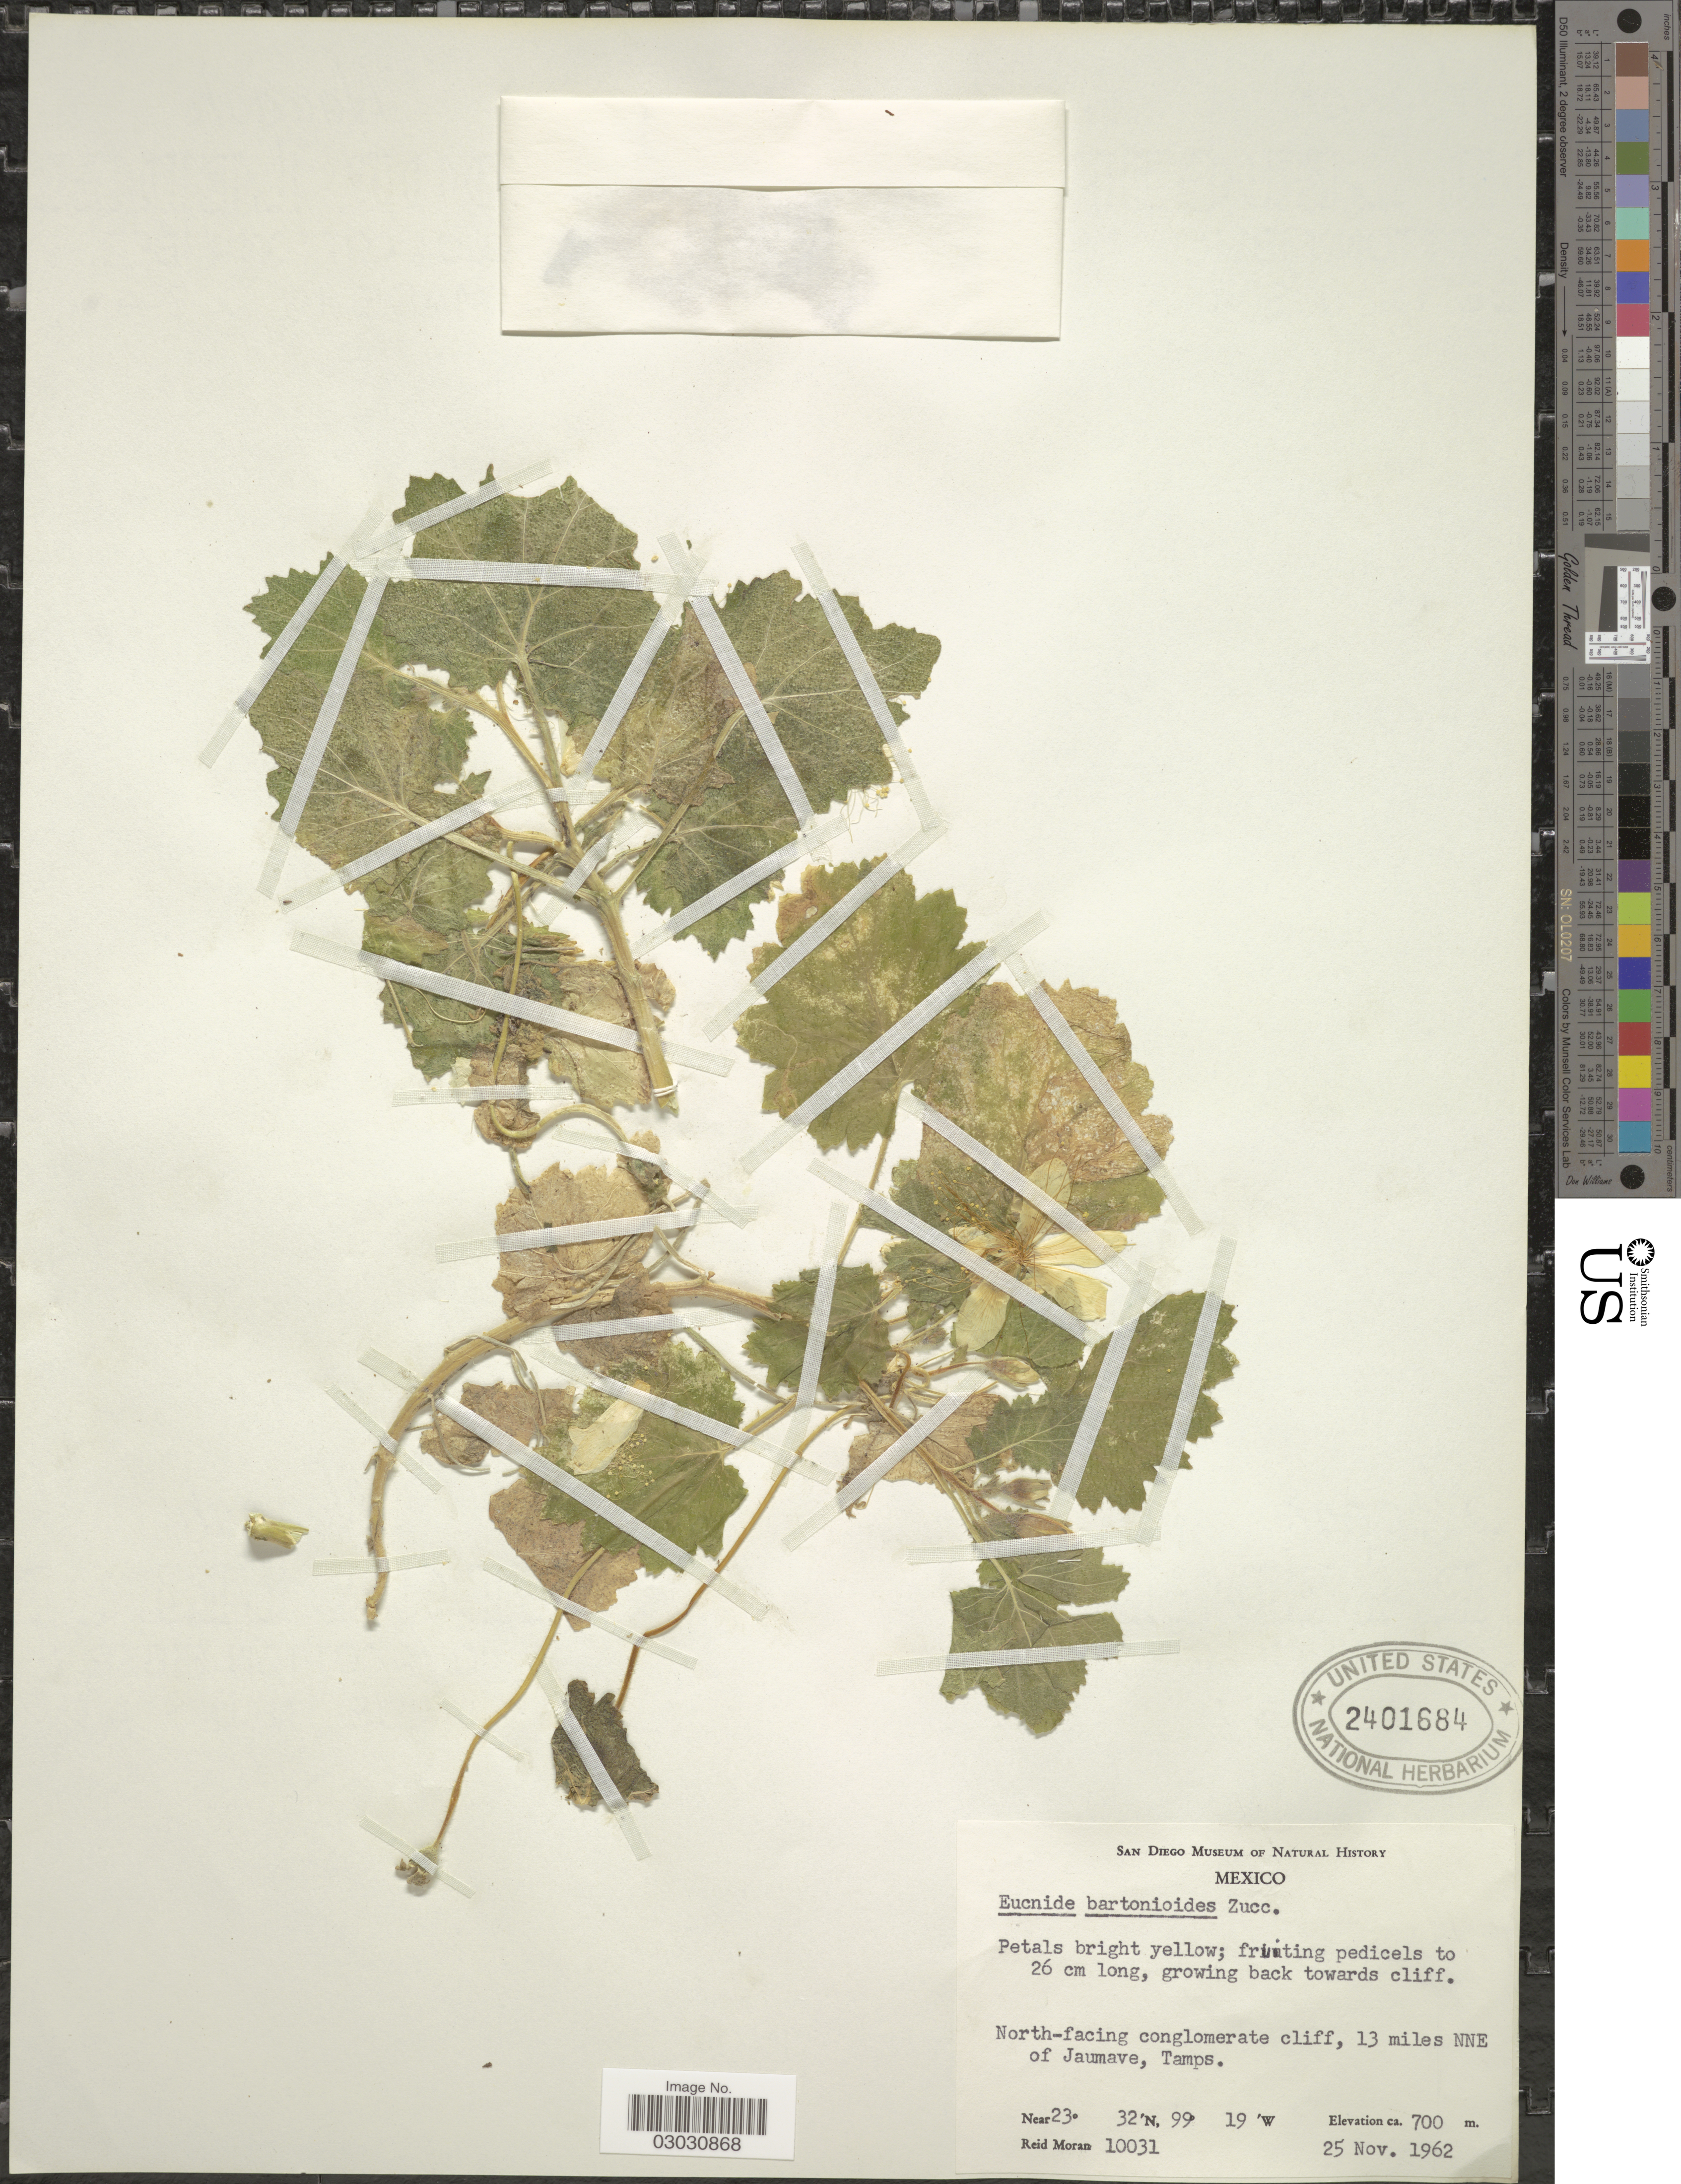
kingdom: Plantae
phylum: Tracheophyta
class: Magnoliopsida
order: Cornales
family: Loasaceae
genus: Eucnide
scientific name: Eucnide bartonioides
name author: Zucc.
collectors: R. V. Moran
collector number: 10031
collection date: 1962-11-25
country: Mexico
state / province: Tamaulipas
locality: North-facing conglomerate cliff, 13 miles NNE of Jaumave.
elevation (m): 700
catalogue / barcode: US 2401684